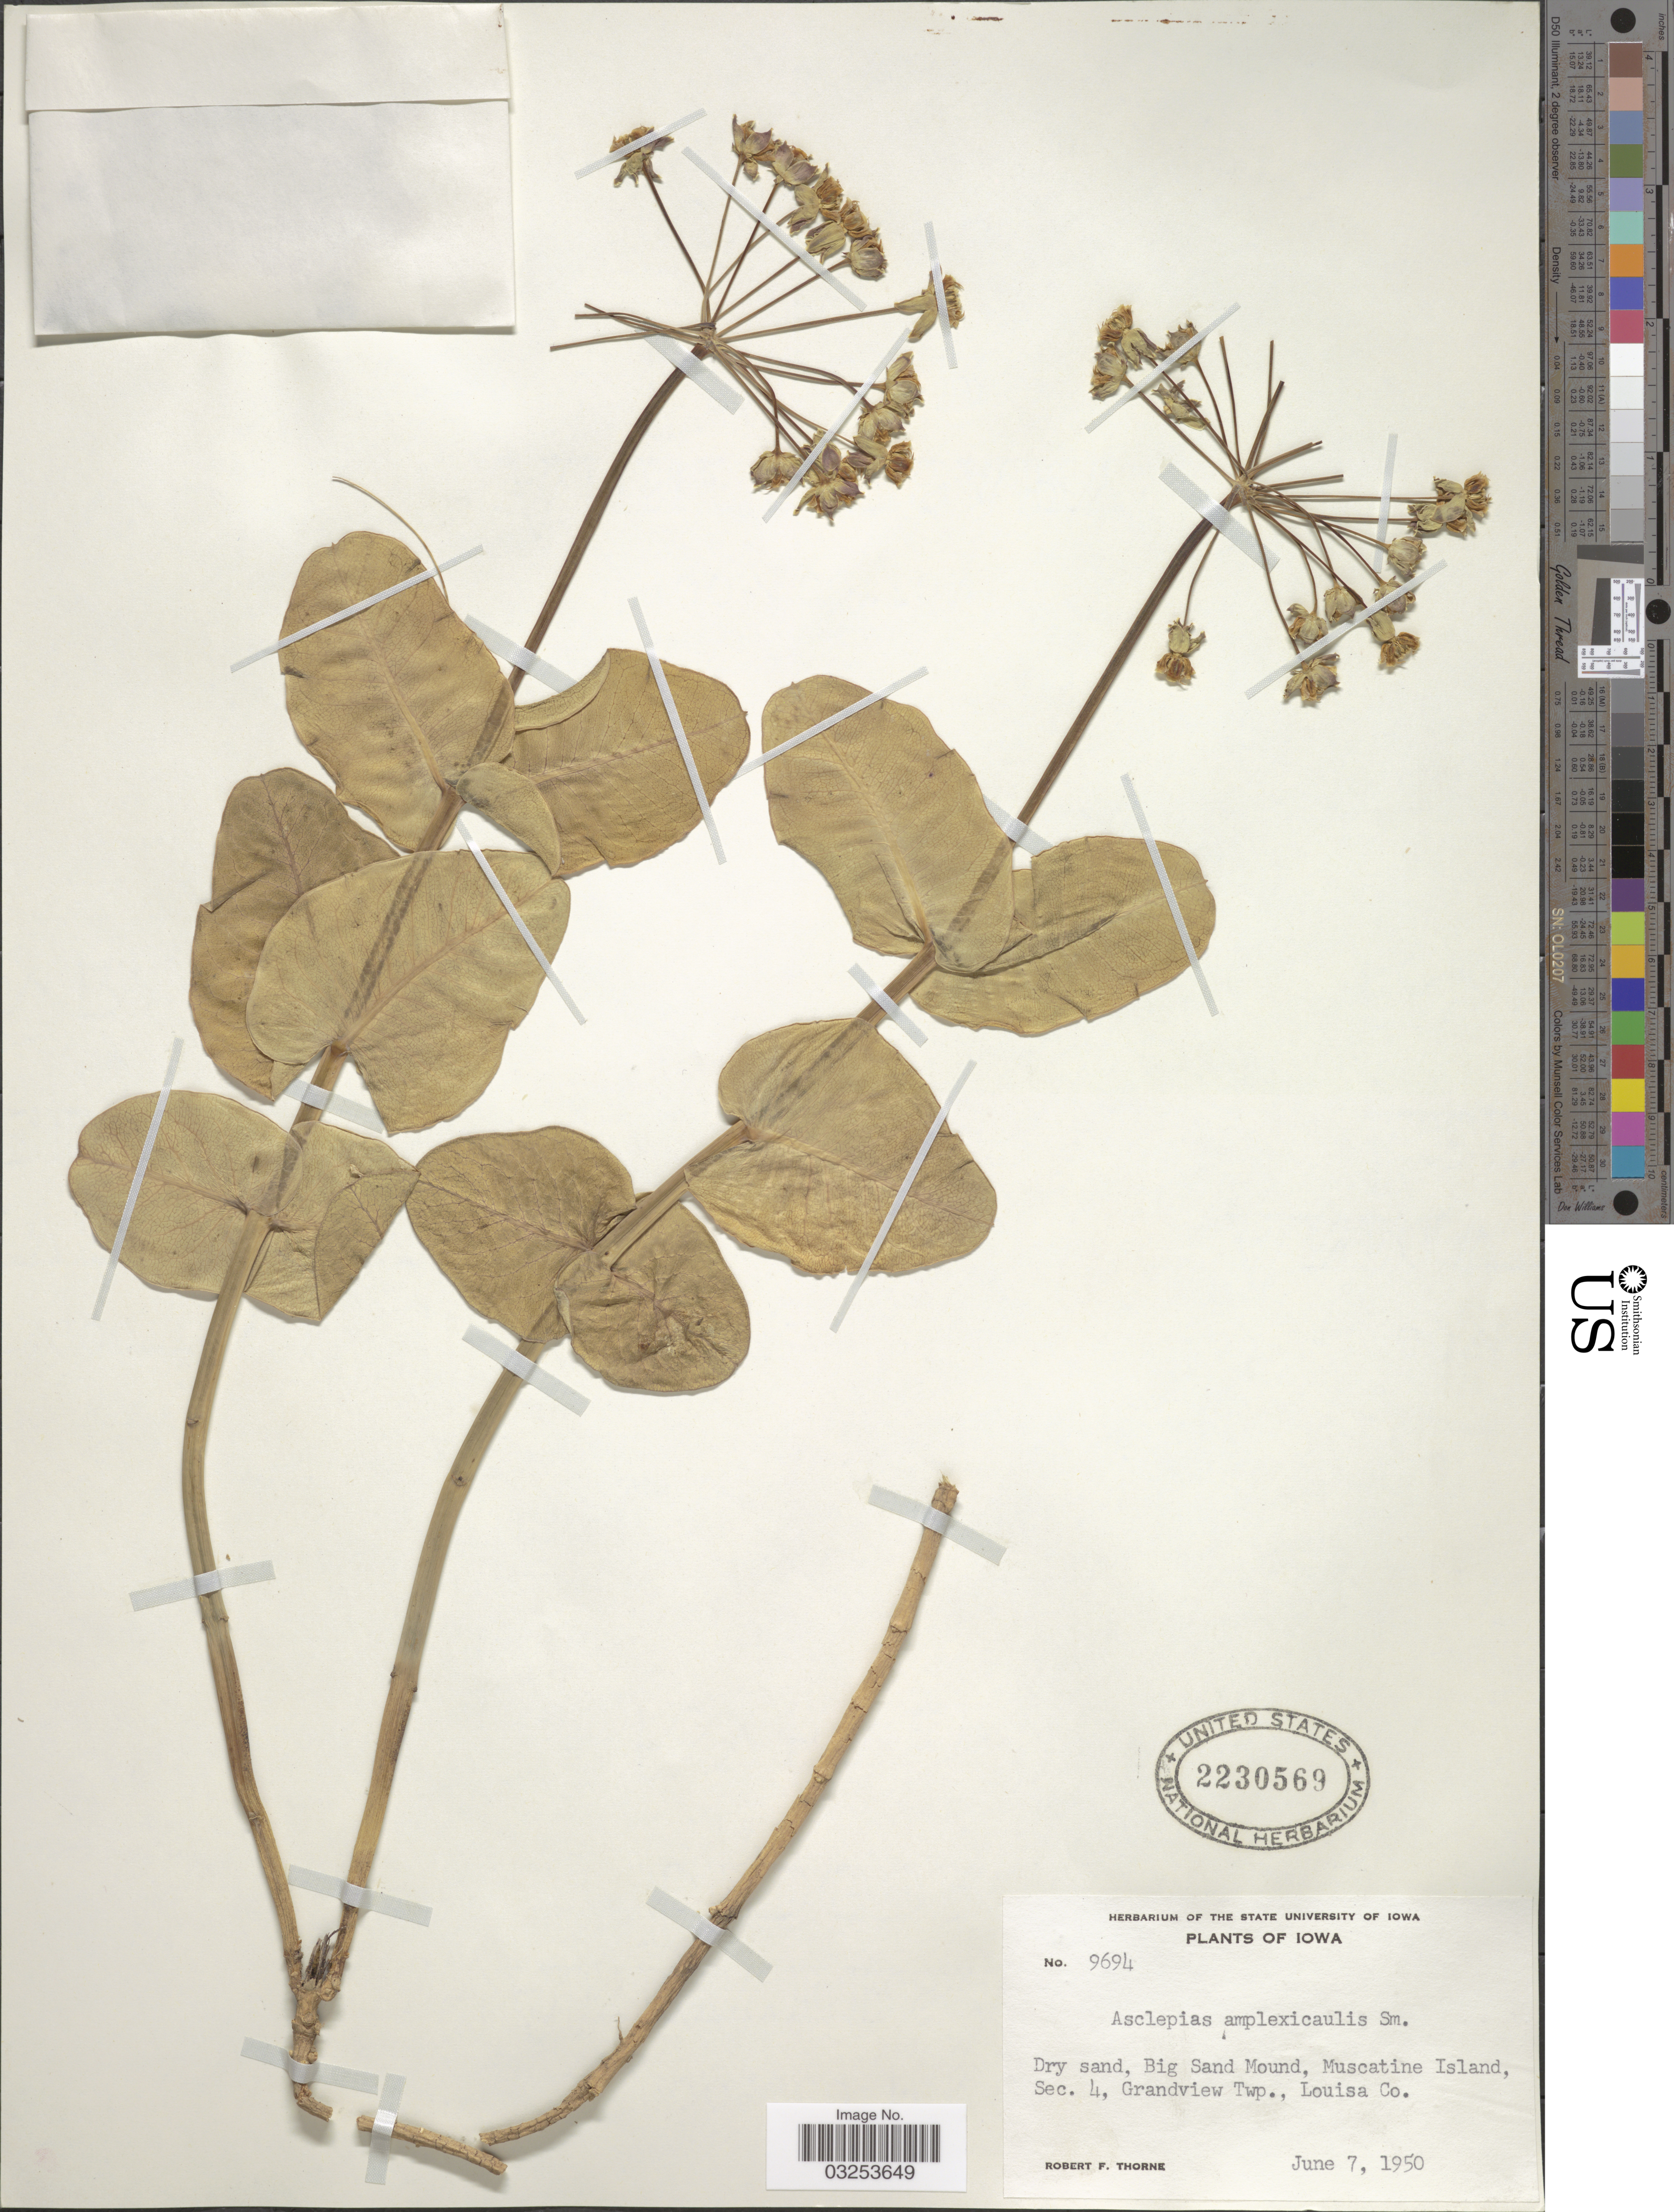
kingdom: Plantae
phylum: Tracheophyta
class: Magnoliopsida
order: Gentianales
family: Apocynaceae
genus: Asclepias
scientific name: Asclepias amplexicaulis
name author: J. Small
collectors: R. F. Thorne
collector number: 9694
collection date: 1950-06-07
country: United States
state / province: Iowa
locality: Dry sand, Big San Mound, Muscatine Island, Sec. 4, Grandview Twp., Louisa Co.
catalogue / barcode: US 2230569